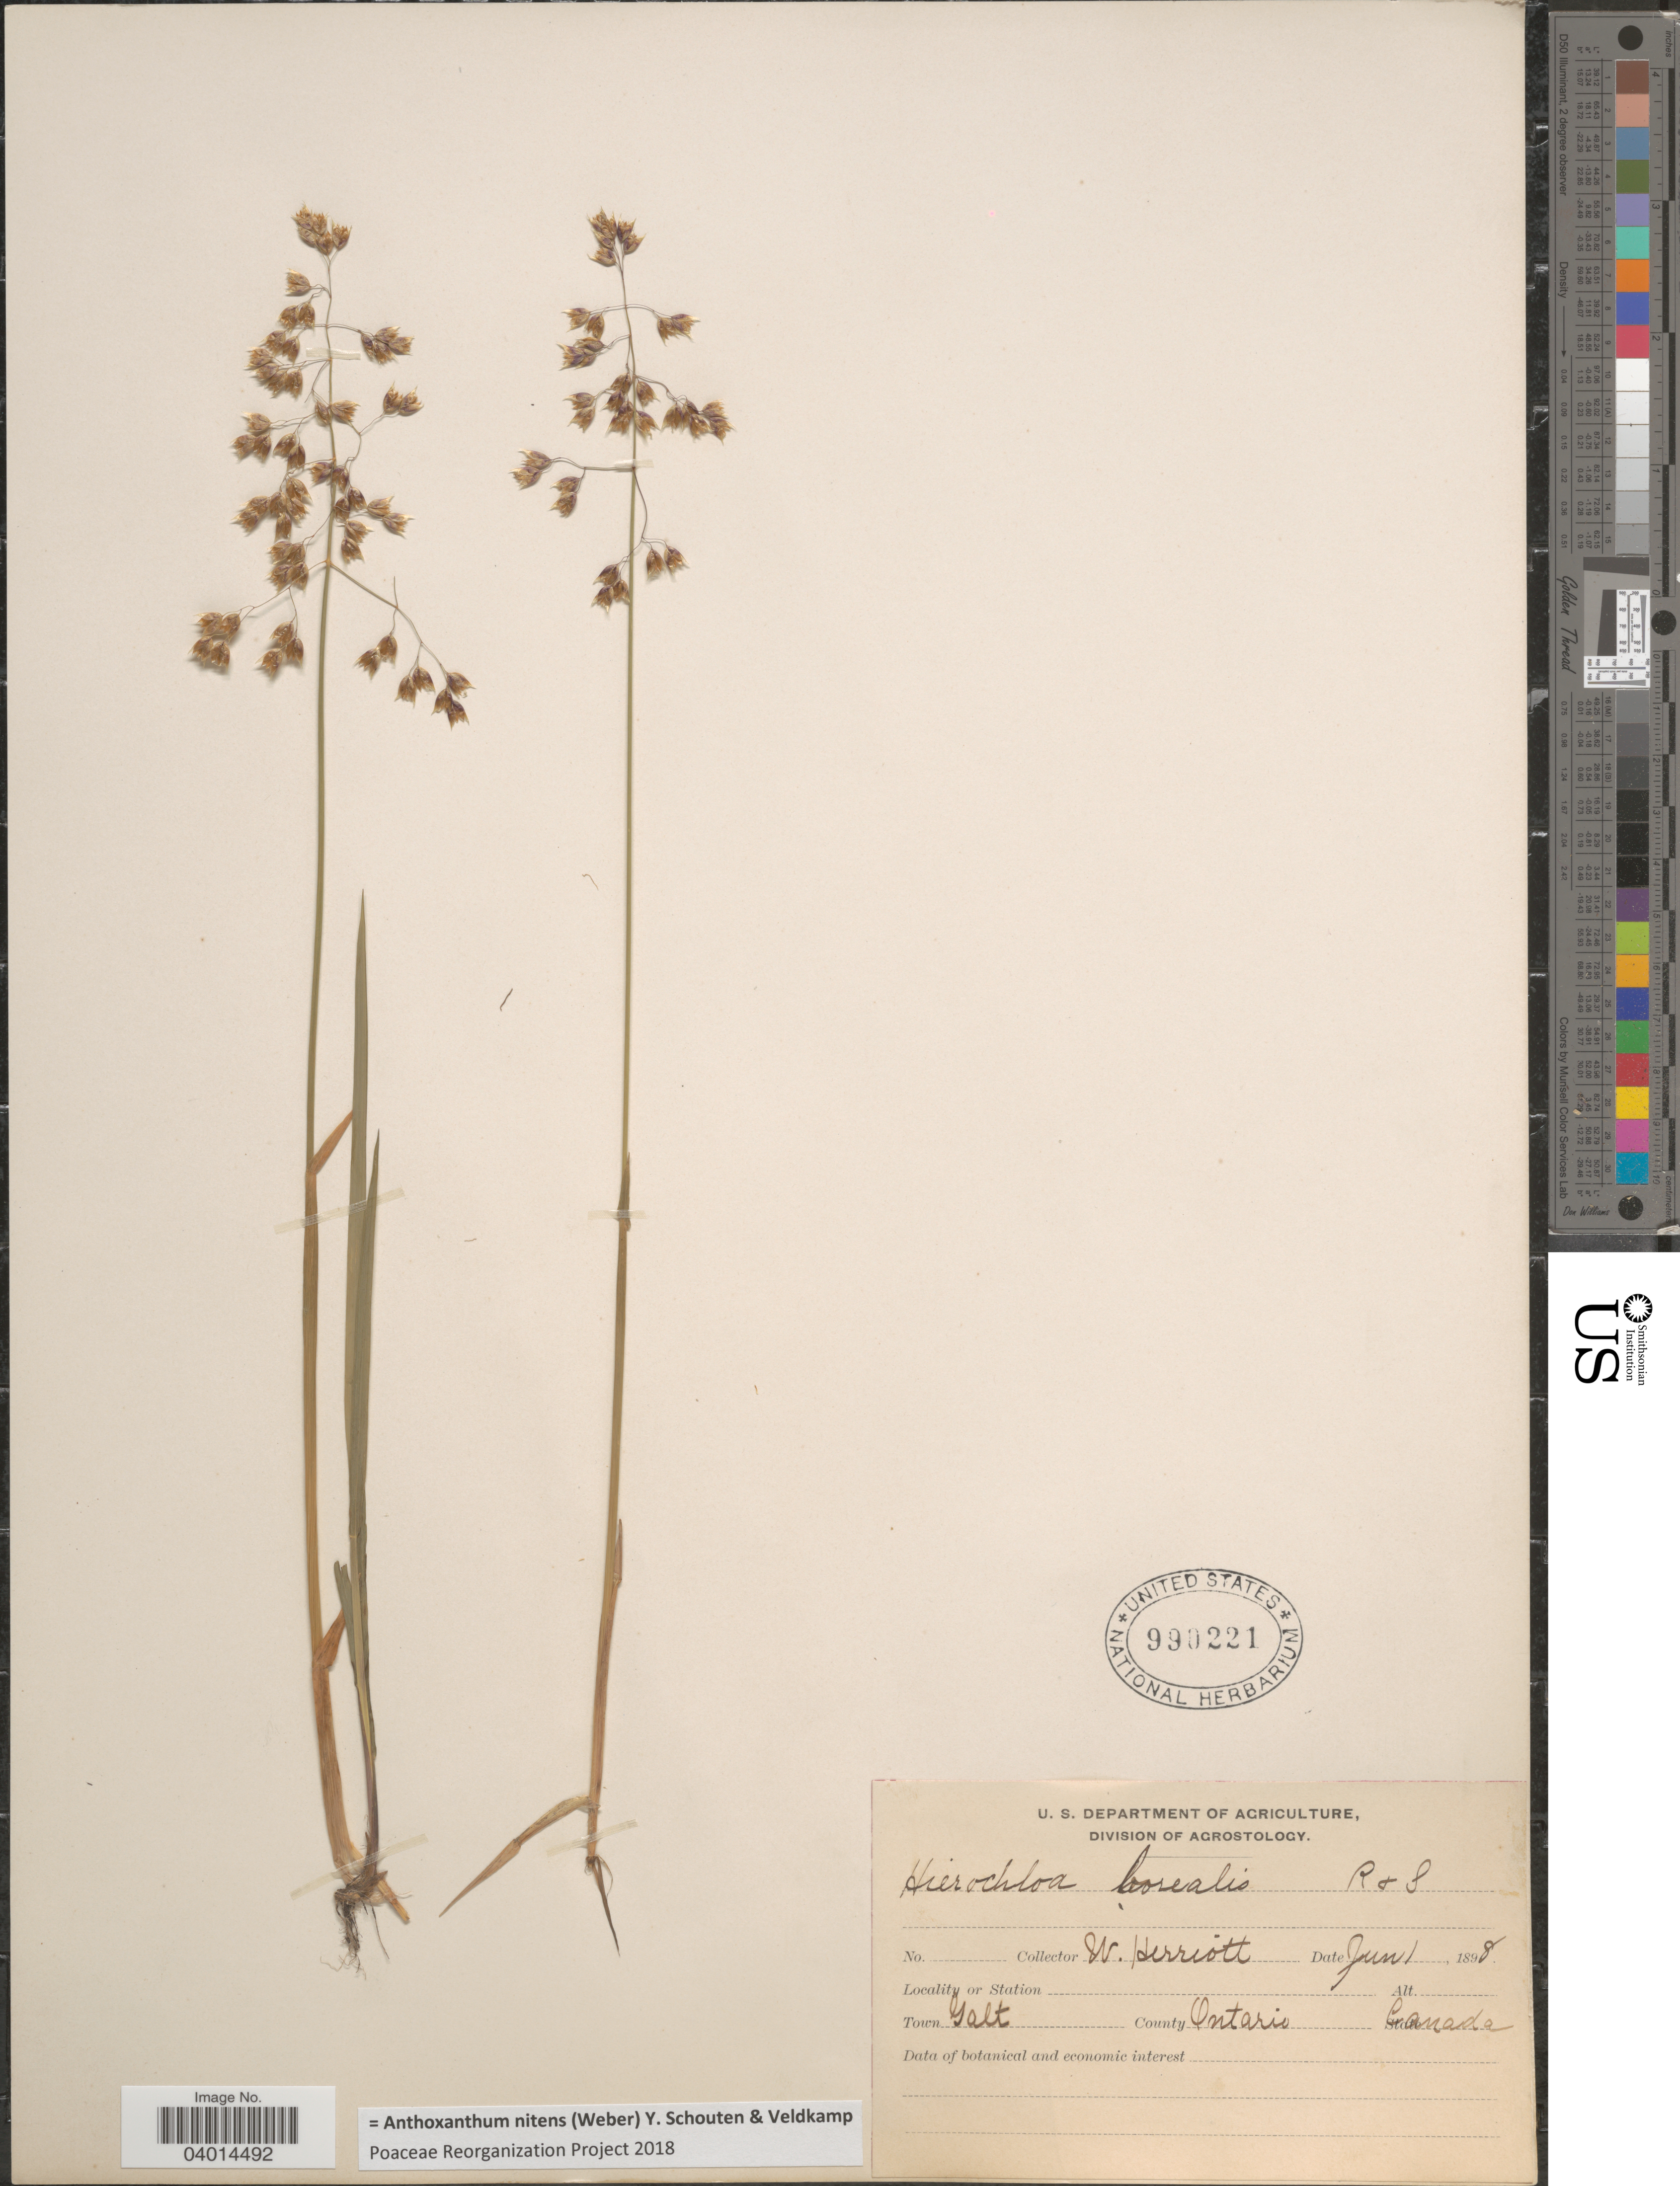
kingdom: Plantae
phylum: Tracheophyta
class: Liliopsida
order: Poales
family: Poaceae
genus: Anthoxanthum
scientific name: Anthoxanthum nitens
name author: (G.H. Weber) R.T.A. Schouten & Veldkamp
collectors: W. Herriot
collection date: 1898-06-01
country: Canada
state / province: Ontario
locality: Town Galt. County Ontario.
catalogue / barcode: US 990221